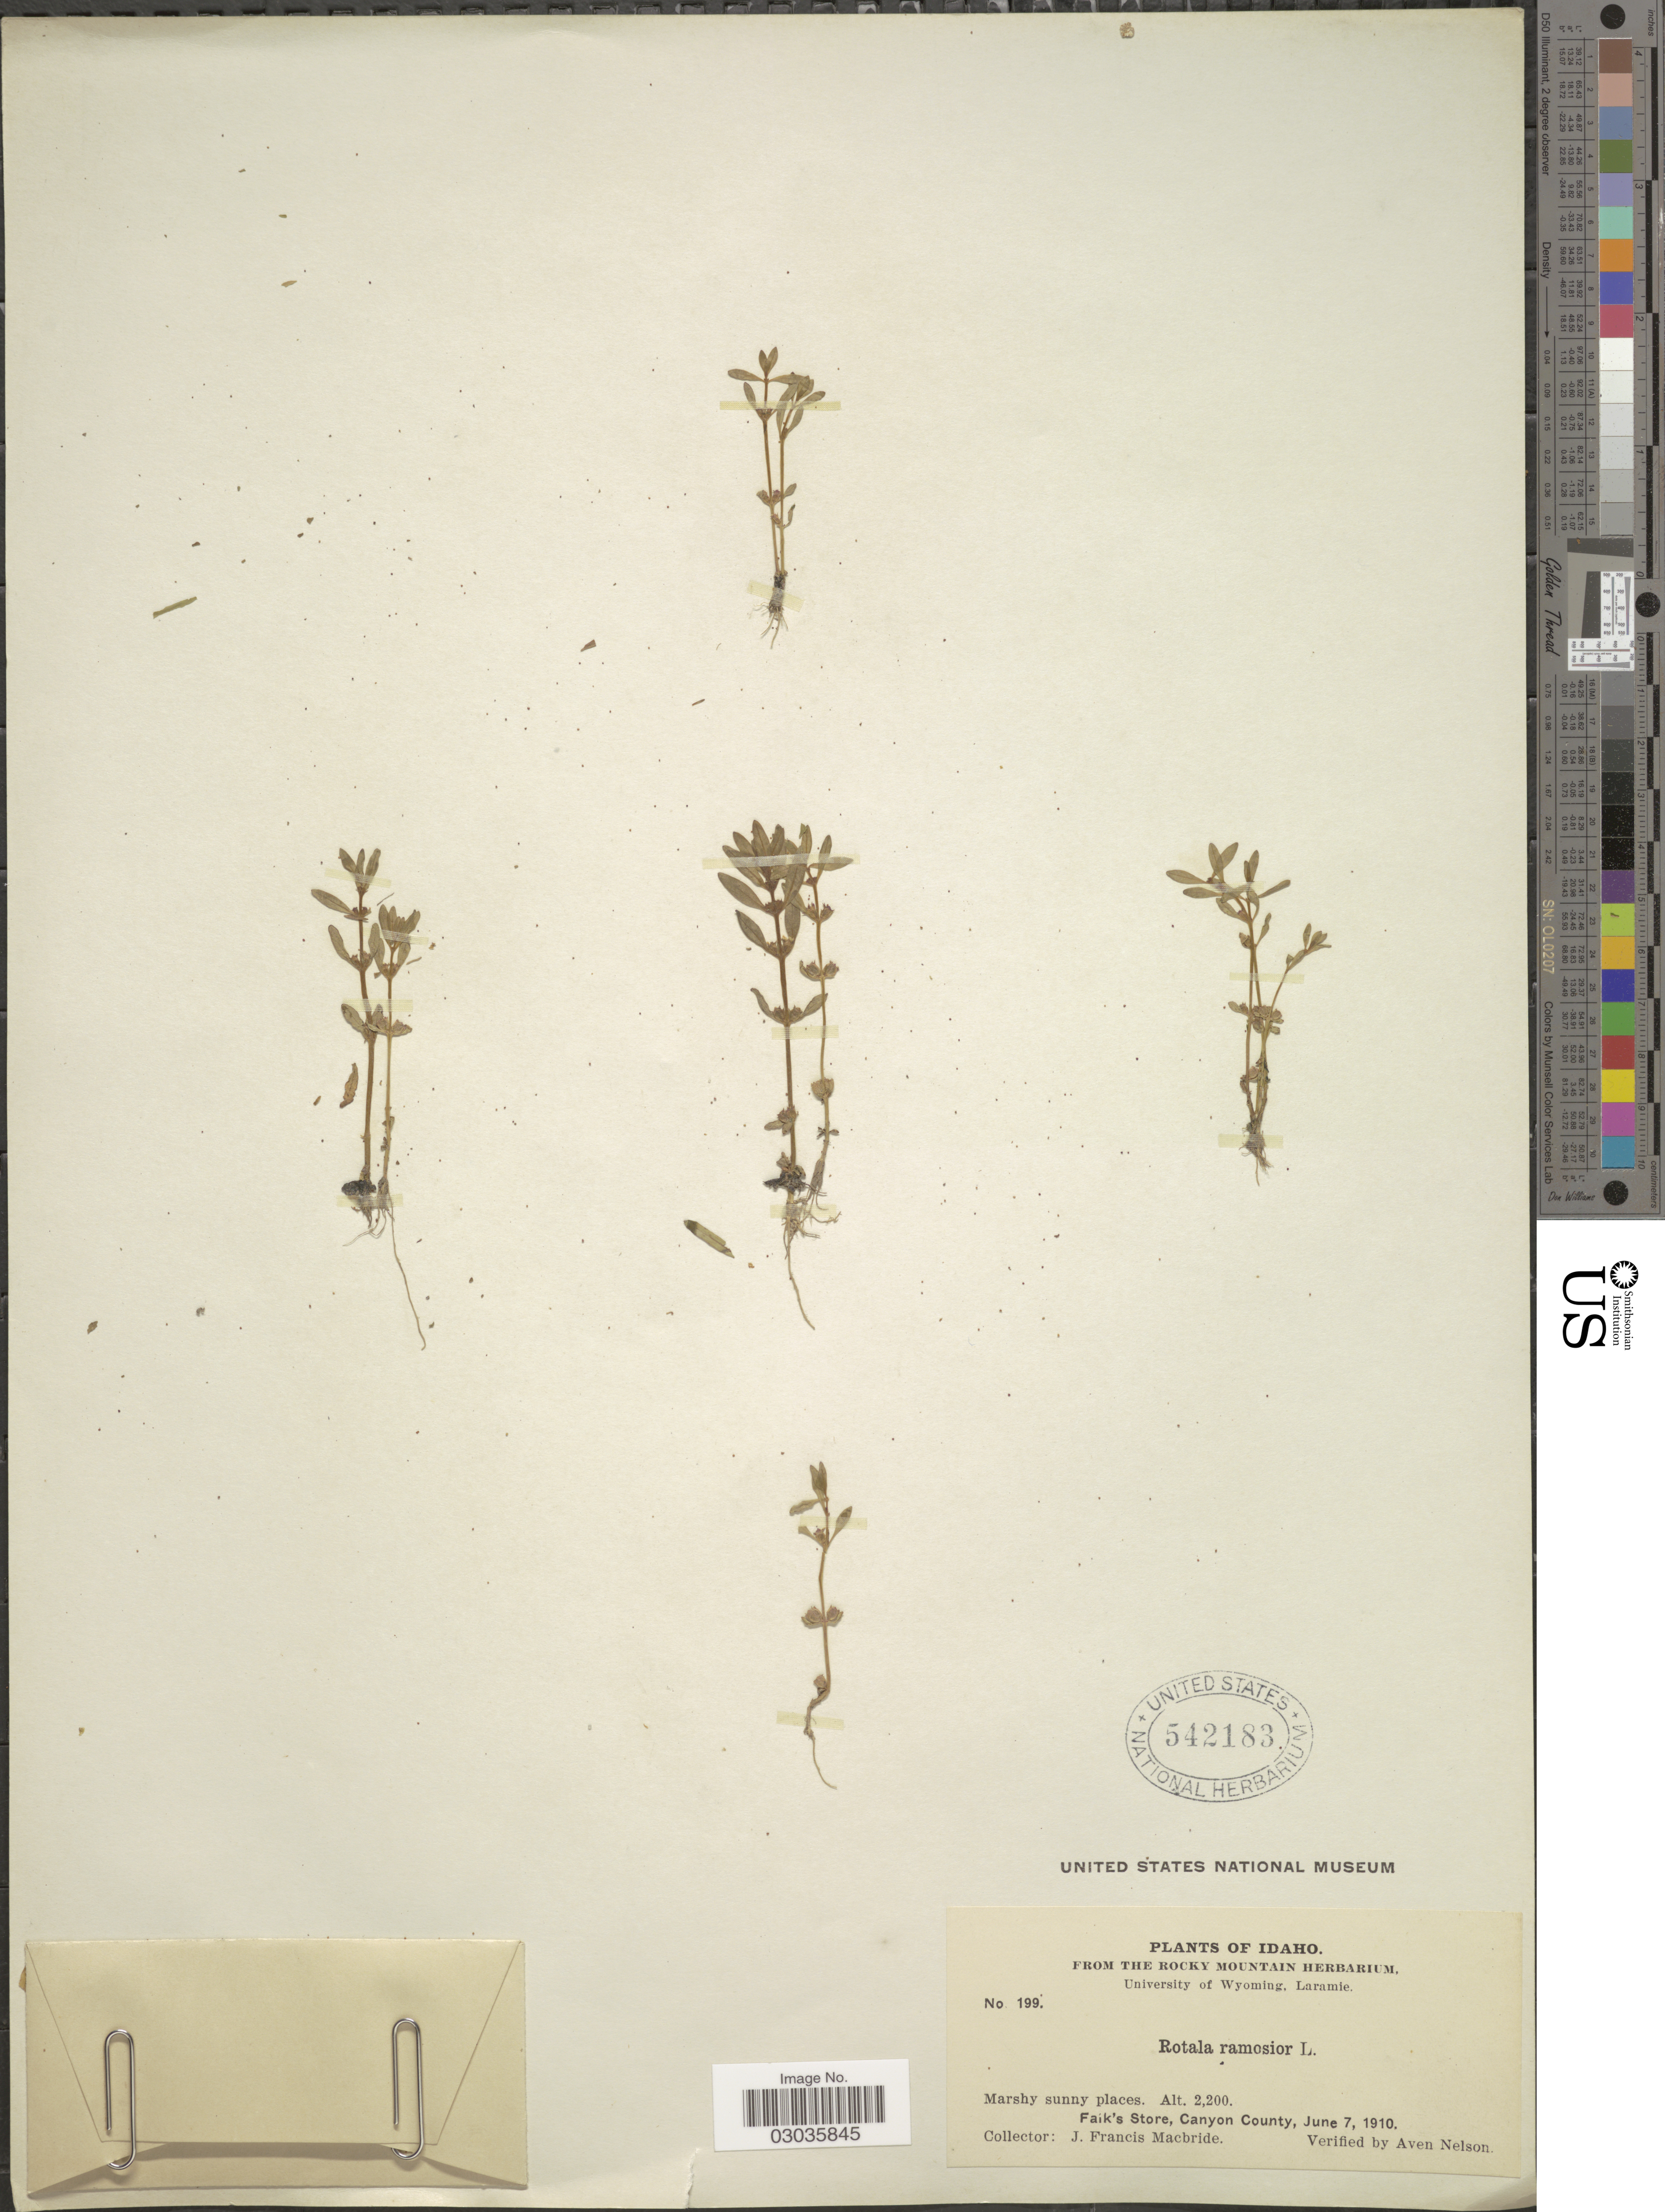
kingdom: Plantae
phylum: Tracheophyta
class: Magnoliopsida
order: Myrtales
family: Lythraceae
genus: Rotala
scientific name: Rotala ramosior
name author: (L.) Koehne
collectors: J. F. Macbride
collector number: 199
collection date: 1910-06-07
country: United States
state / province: Idaho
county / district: Canyon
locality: Faik's Store, Canyon County.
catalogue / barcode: US 542183